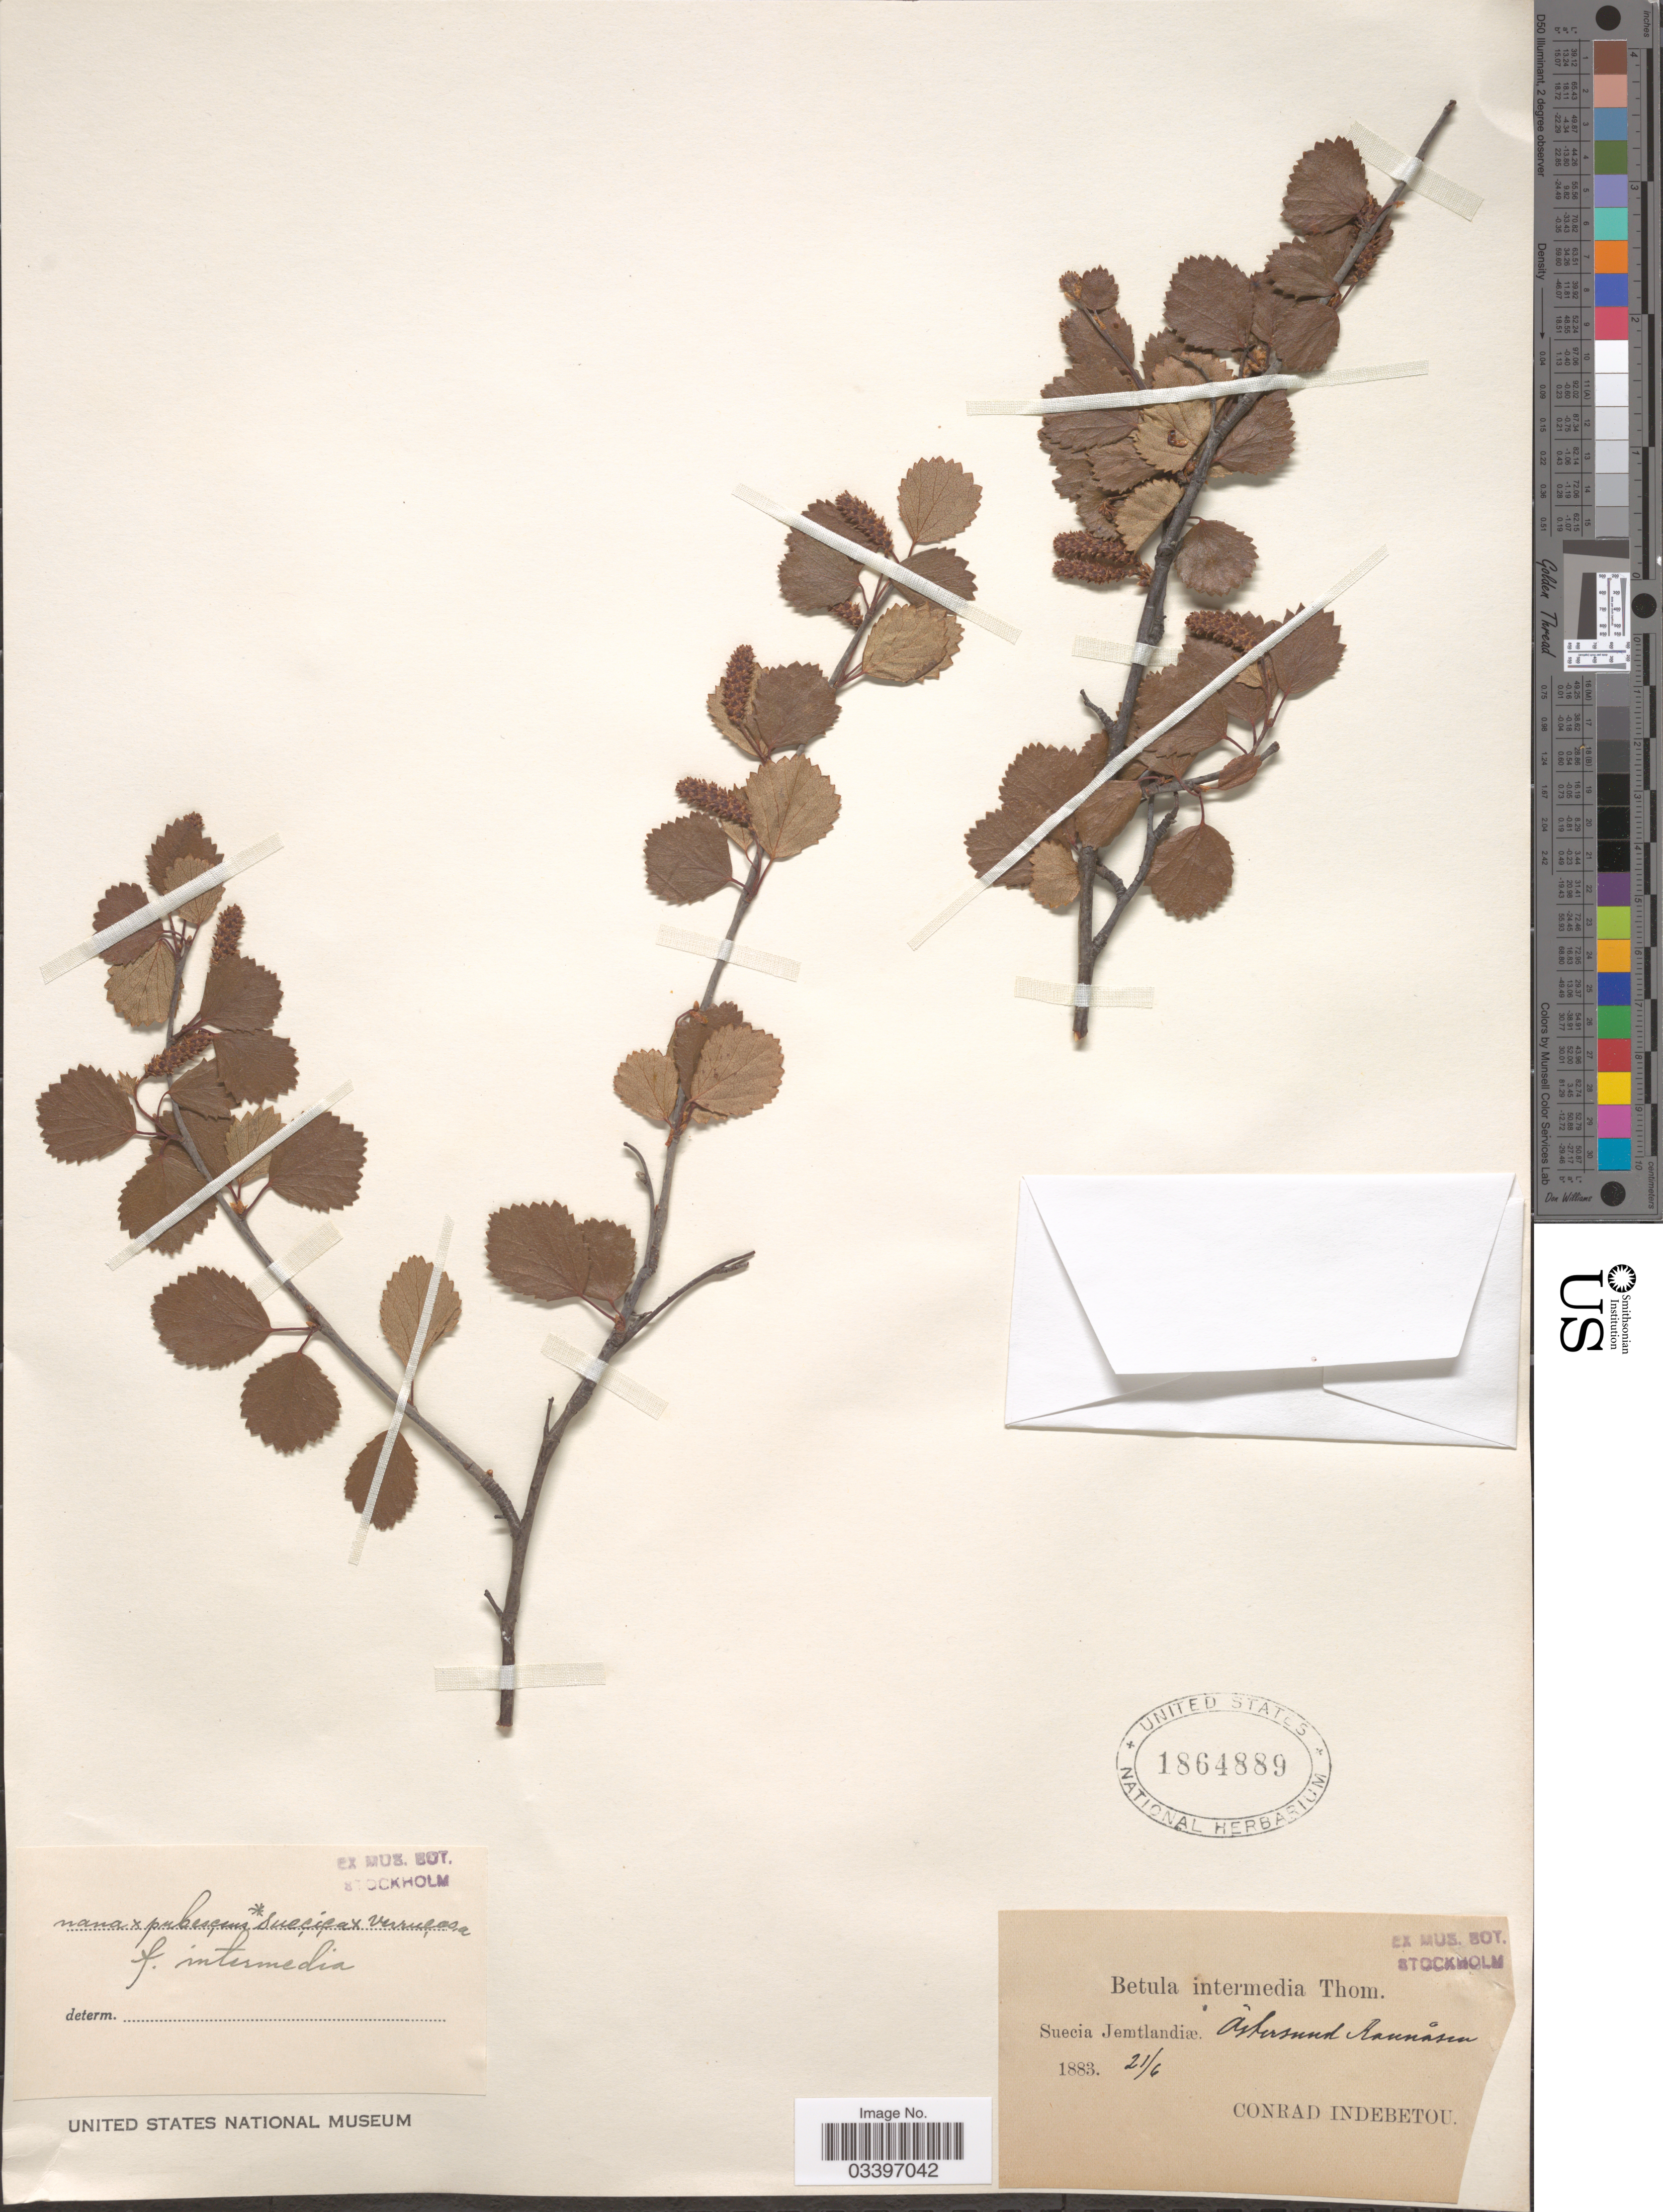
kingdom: Plantae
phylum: Tracheophyta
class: Magnoliopsida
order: Fagales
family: Betulaceae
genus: Betula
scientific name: Betula nana x B. pubescens var. carpatica (Waldst. & Kit. ex Willd.) Wimm. & Grab.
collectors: C. Indebetou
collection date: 1883-06-21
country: Sweden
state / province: Jamtland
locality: Suecia Jemtlandiæ. Östersund Rannåsen.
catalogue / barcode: US 1864889